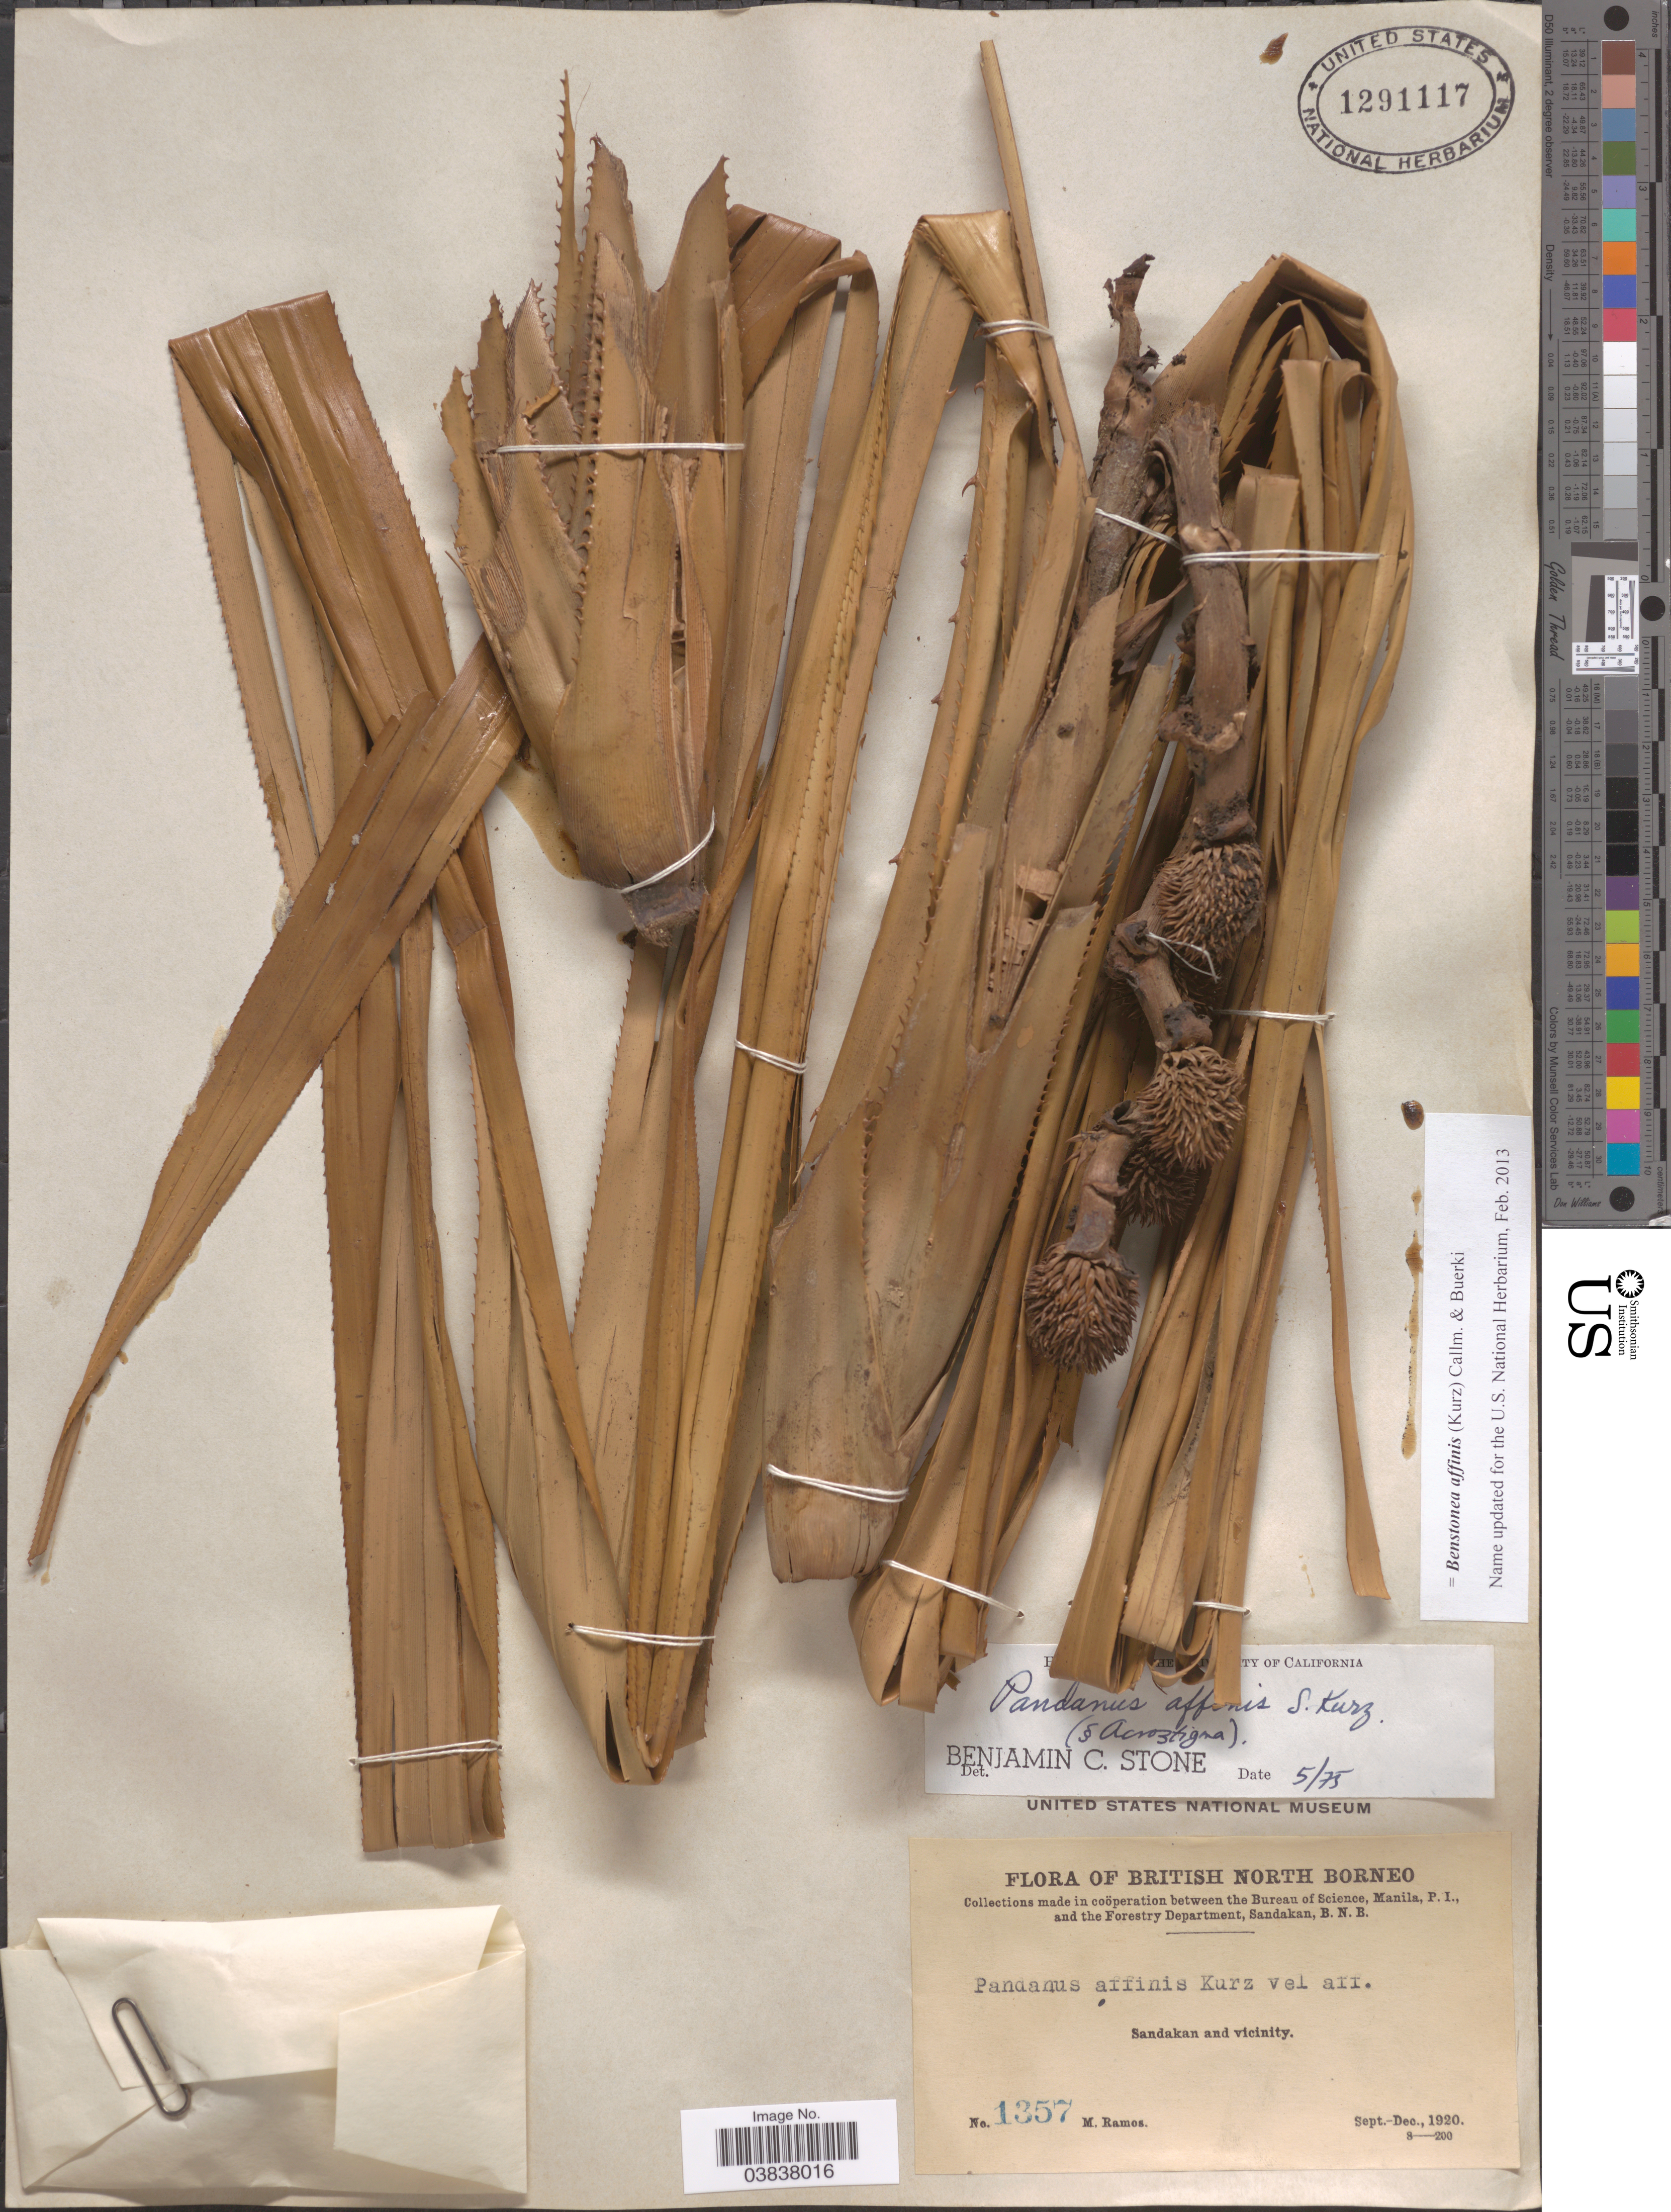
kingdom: Plantae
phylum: Tracheophyta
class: Liliopsida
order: Pandanales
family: Pandanaceae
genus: Benstonea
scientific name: Benstonea affinis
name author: (Kurz) Callm. & Buerki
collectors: M. Ramos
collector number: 1357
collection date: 1920-09/1920-12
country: Malaysia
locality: British North Borneo. Sandakan and vicinity.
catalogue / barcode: US 1291117